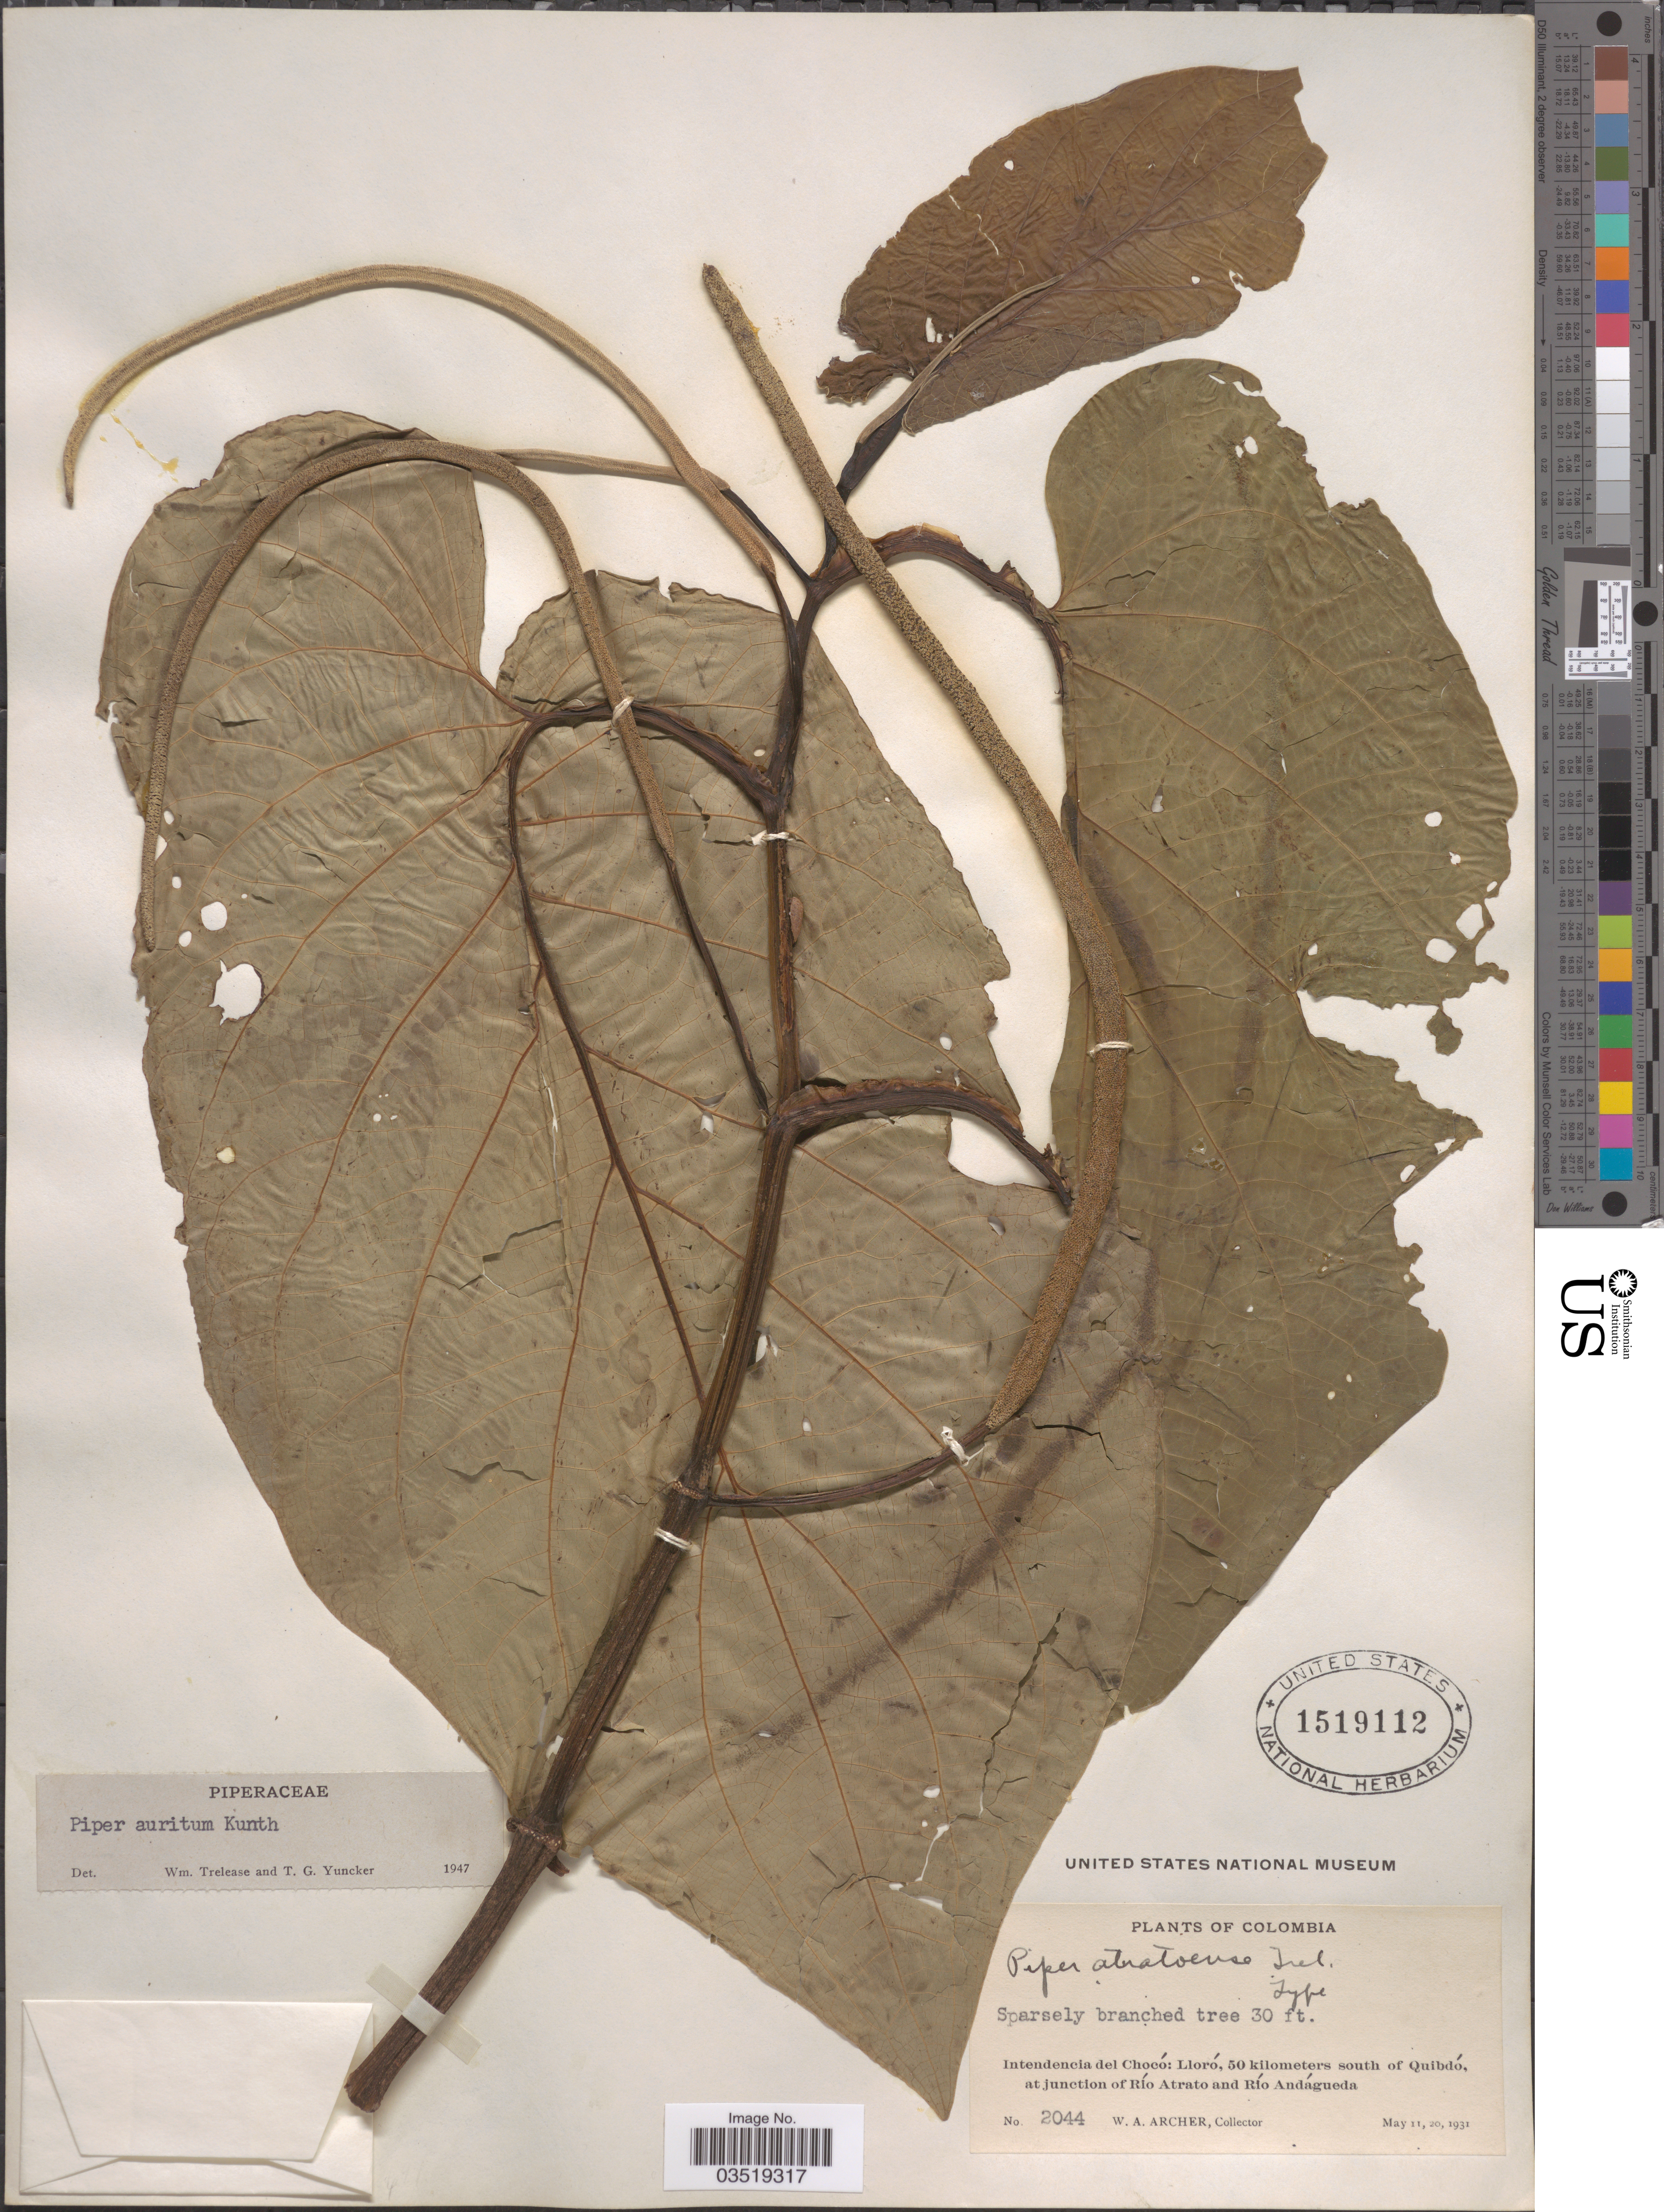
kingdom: Plantae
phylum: Tracheophyta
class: Magnoliopsida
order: Piperales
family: Piperaceae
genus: Piper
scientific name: Piper auritum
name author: Kunth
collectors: W. Archer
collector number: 2044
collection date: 1931-05-11/1931-05-20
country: Colombia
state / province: Chocó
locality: Indentencia del Chocó: lloró, 50 kilometers south of Quibdó, at junction of Río Atrato and Río Andágueda.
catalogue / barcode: US 1519112